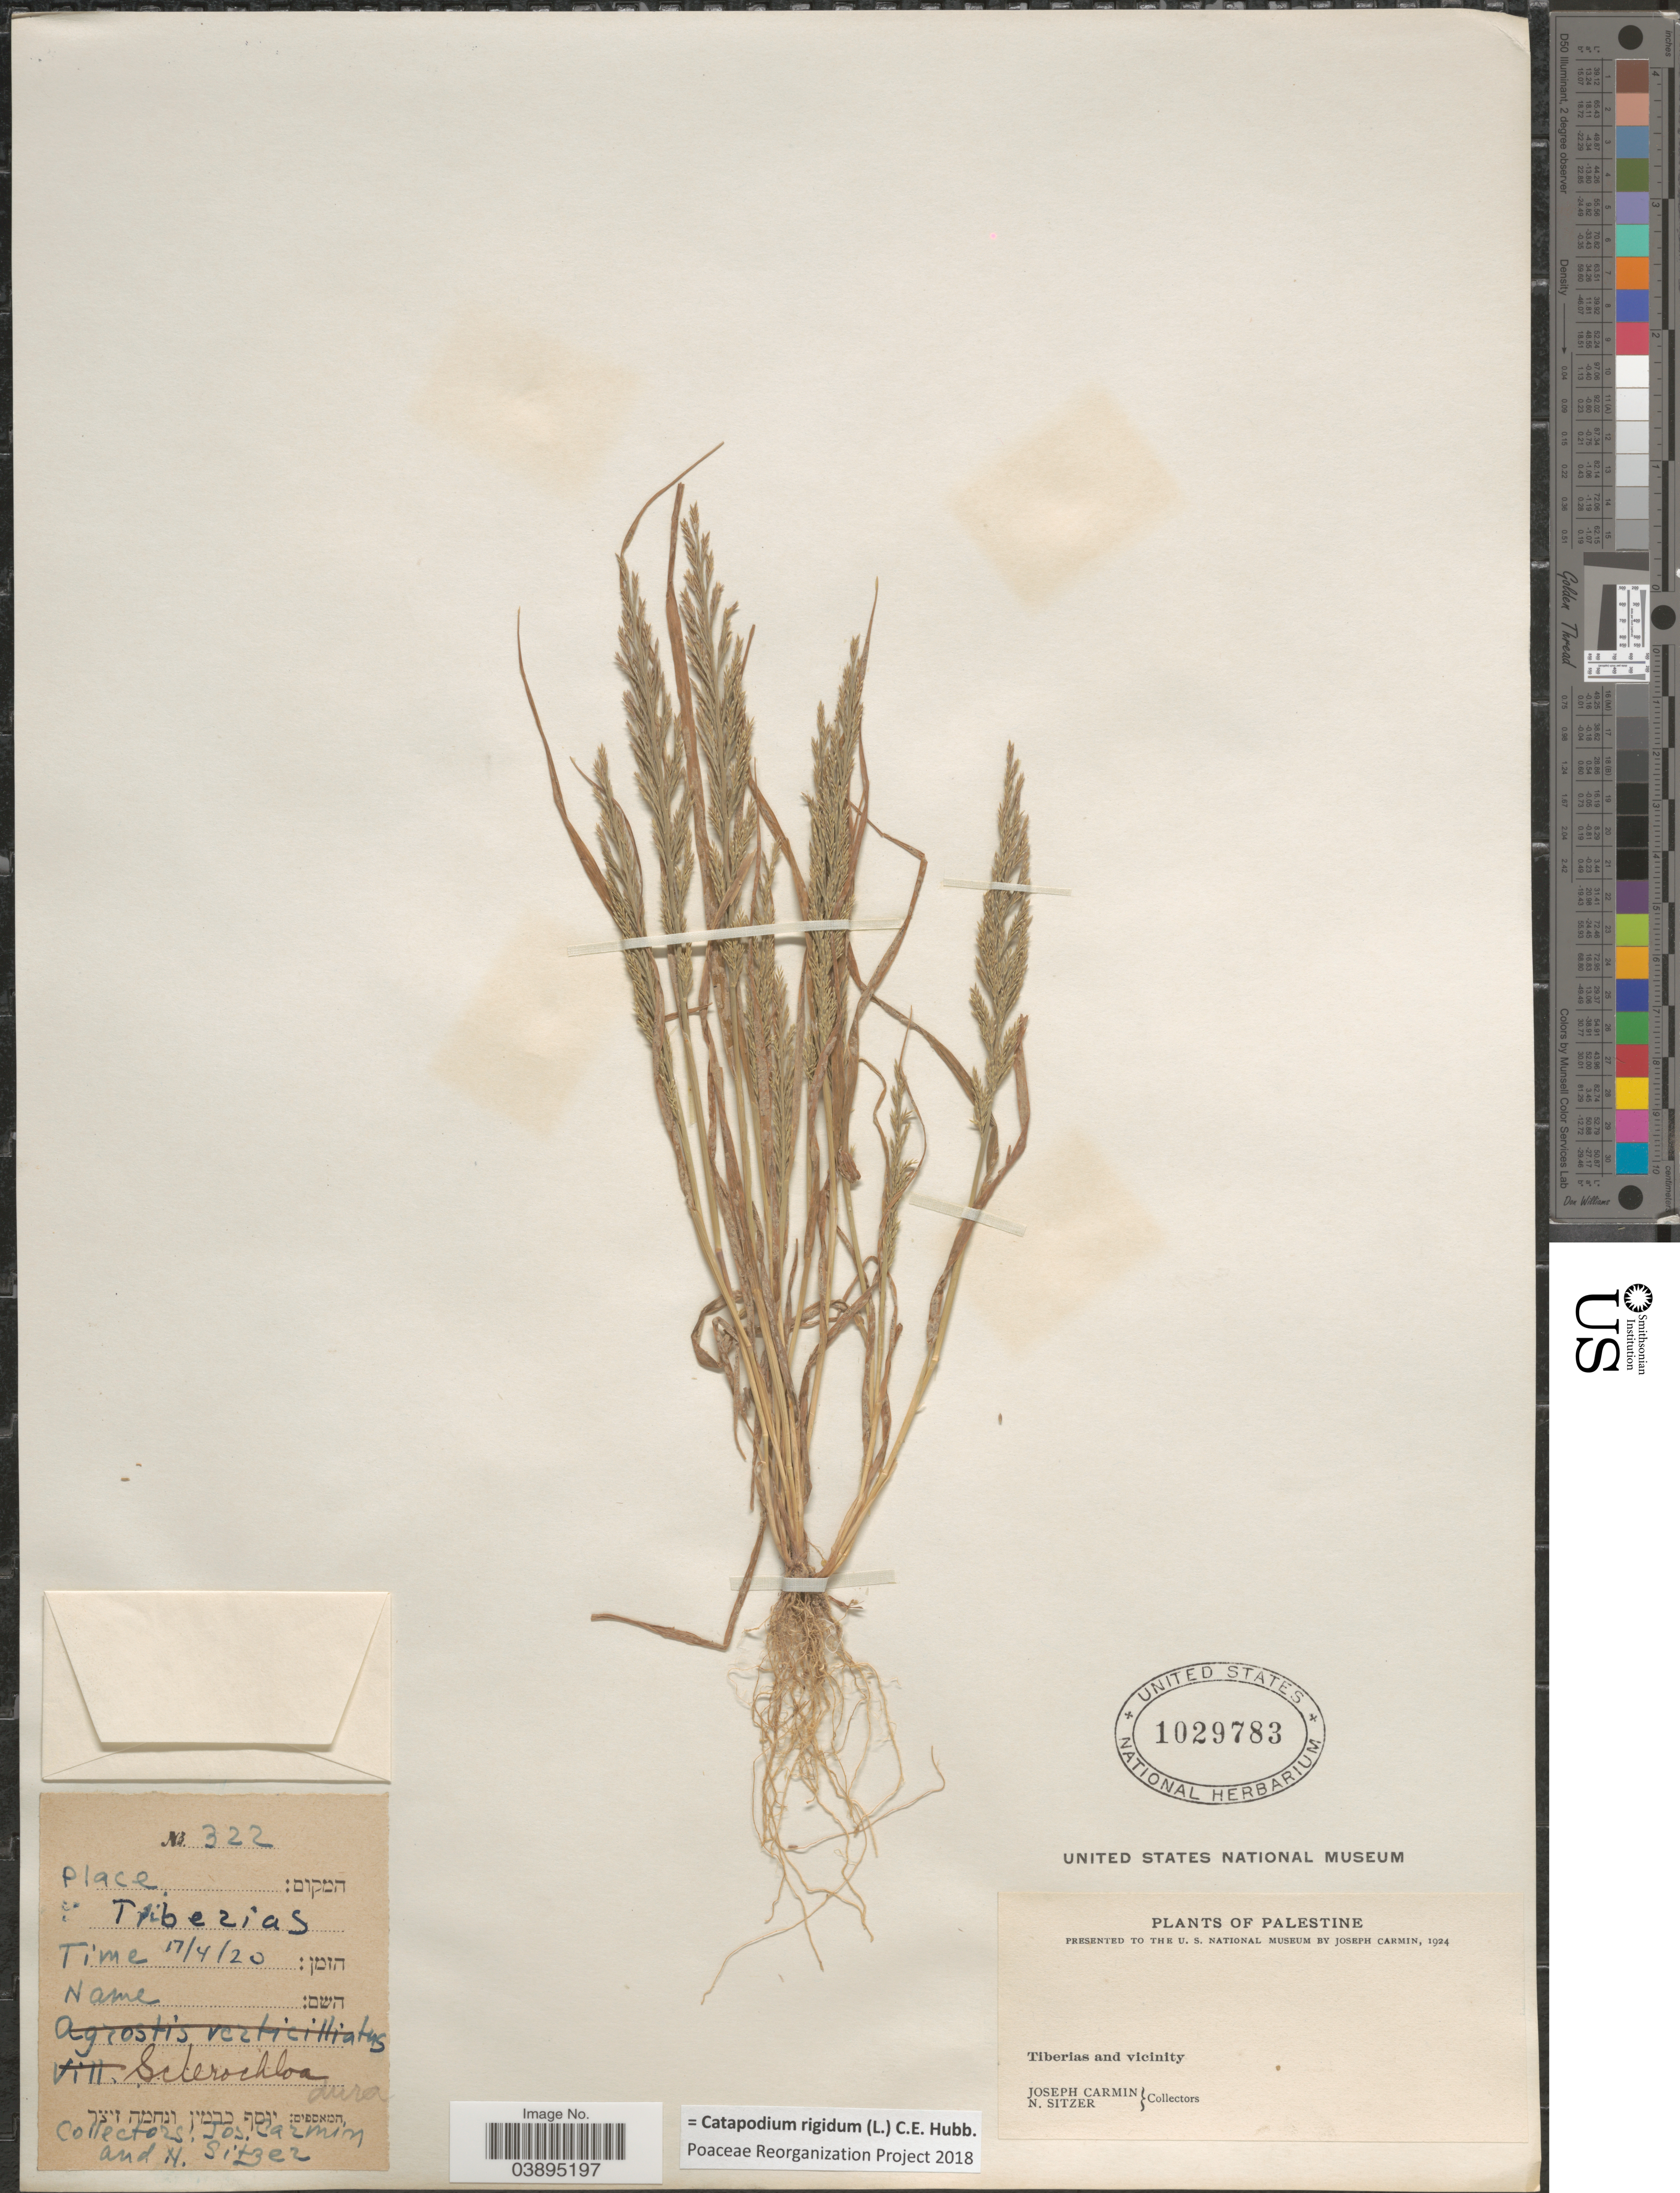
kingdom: Plantae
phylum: Tracheophyta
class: Liliopsida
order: Poales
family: Poaceae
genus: Catapodium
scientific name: Catapodium rigidum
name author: (L.) C.E. Hubb.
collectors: J. Carmin & N. Sitzer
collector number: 322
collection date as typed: Transcribed d/m/y: 17/4/20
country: Israel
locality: Palestine. Tiberias and vicinity.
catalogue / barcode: US 1029783